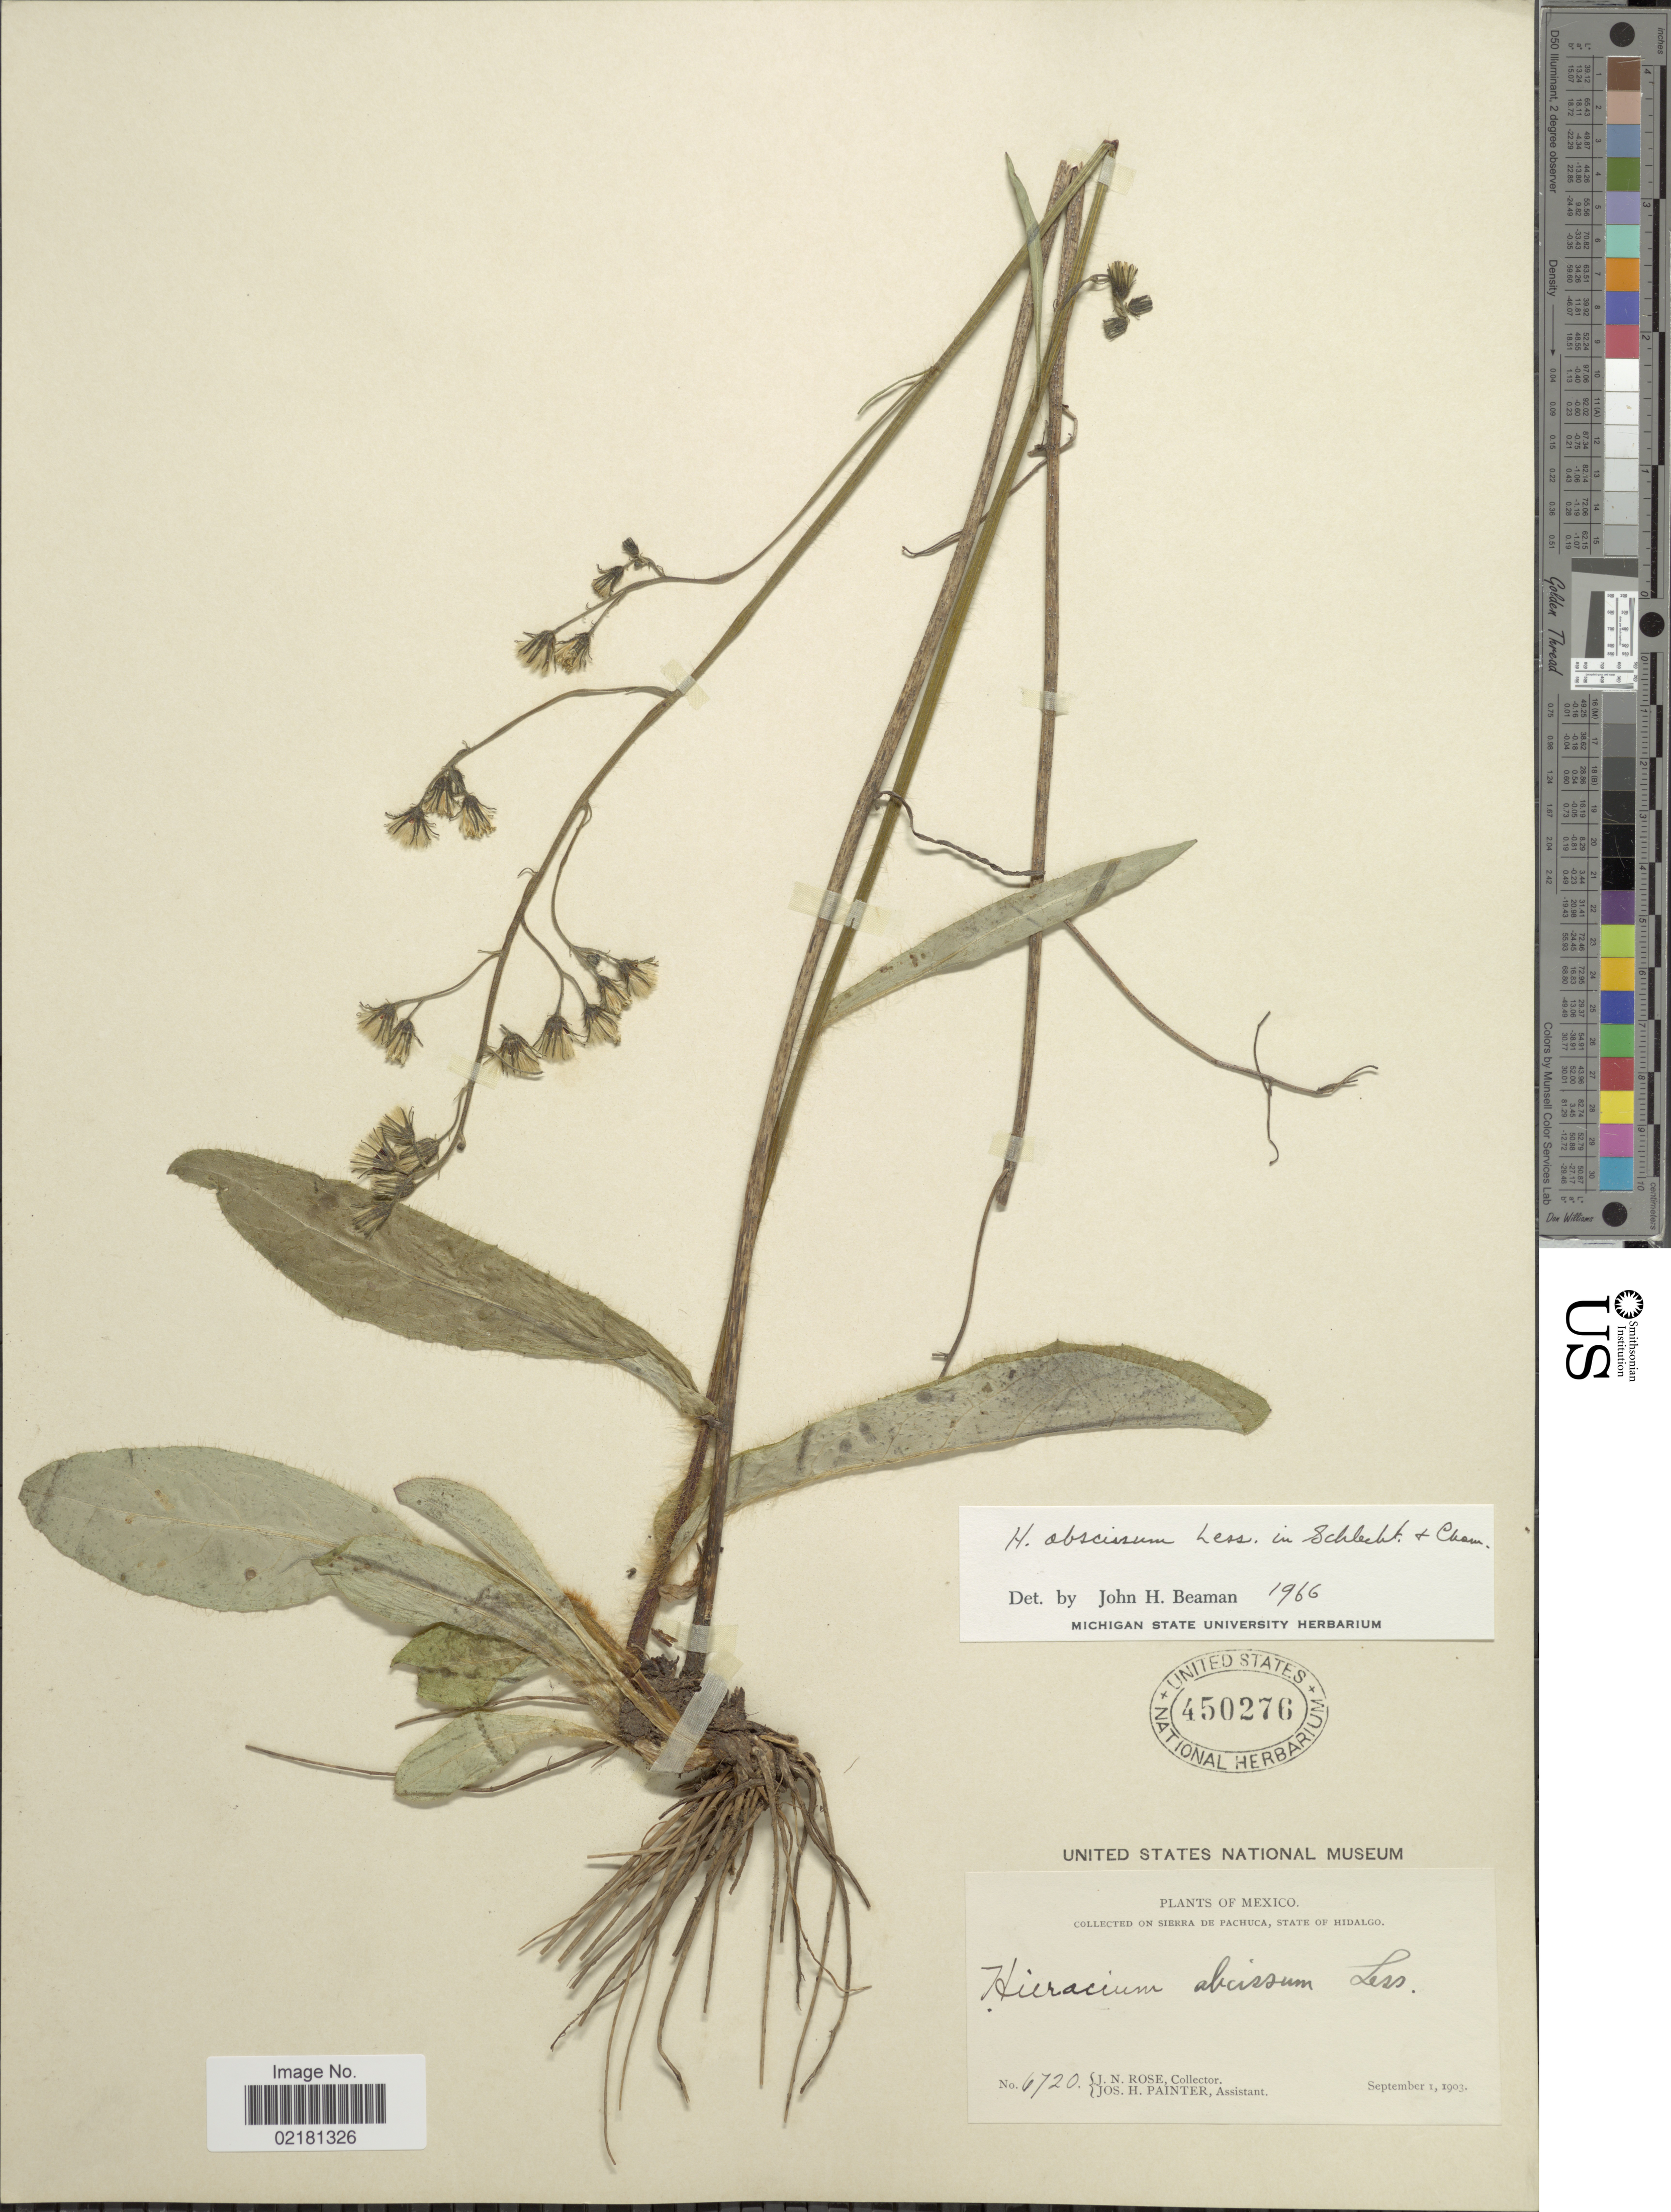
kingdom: Plantae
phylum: Tracheophyta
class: Magnoliopsida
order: Asterales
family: Asteraceae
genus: Hieracium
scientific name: Hieracium abscissum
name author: Less.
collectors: J. N. Rose & J. H. Painter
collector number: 6720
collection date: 1903-09-01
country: Mexico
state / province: Hidalgo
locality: On Sierra de Pachuca.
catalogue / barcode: US 450276